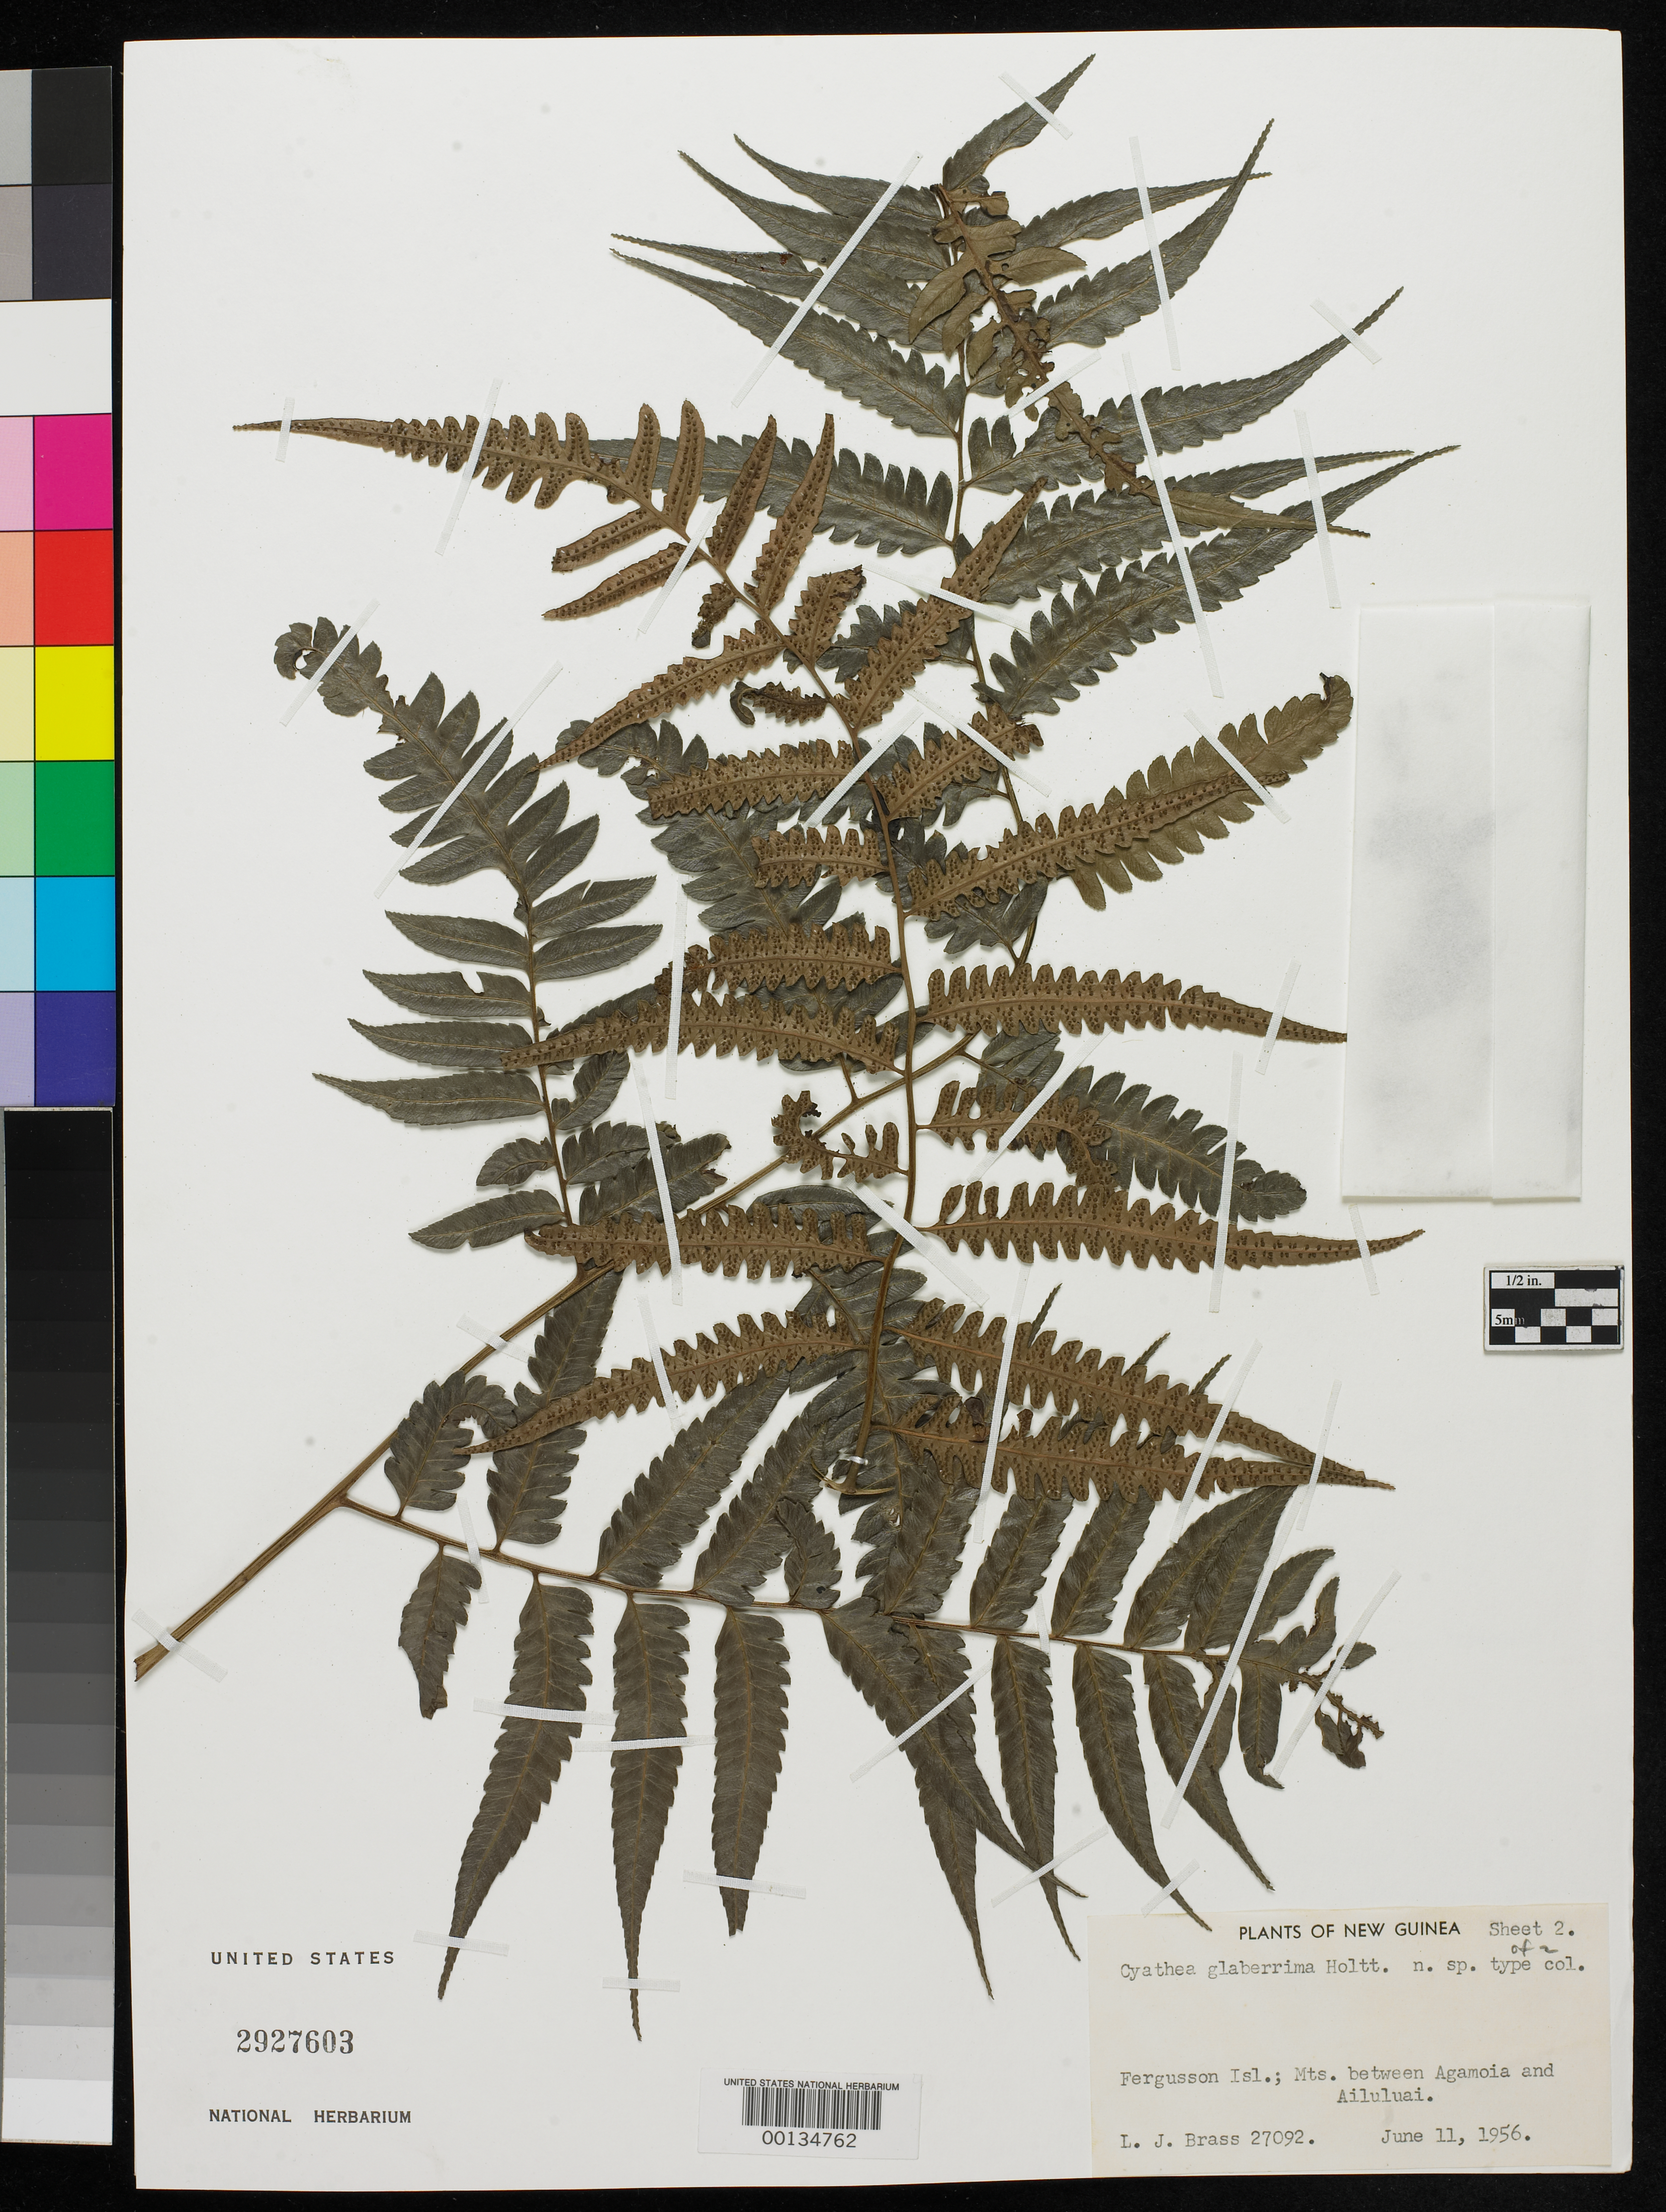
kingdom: Plantae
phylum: Tracheophyta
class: Polypodiopsida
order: Cyatheales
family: Cyatheaceae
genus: Cyathea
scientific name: Cyathea glaberrima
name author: Holttum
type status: Isotype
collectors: L. J. Brass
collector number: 27092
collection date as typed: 11 Jun 1956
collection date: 1956-06-11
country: Papua New Guinea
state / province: Milne Bay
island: Fergusson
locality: Mountains between Agaomia and Ailuluai.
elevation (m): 900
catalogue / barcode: US 2927602